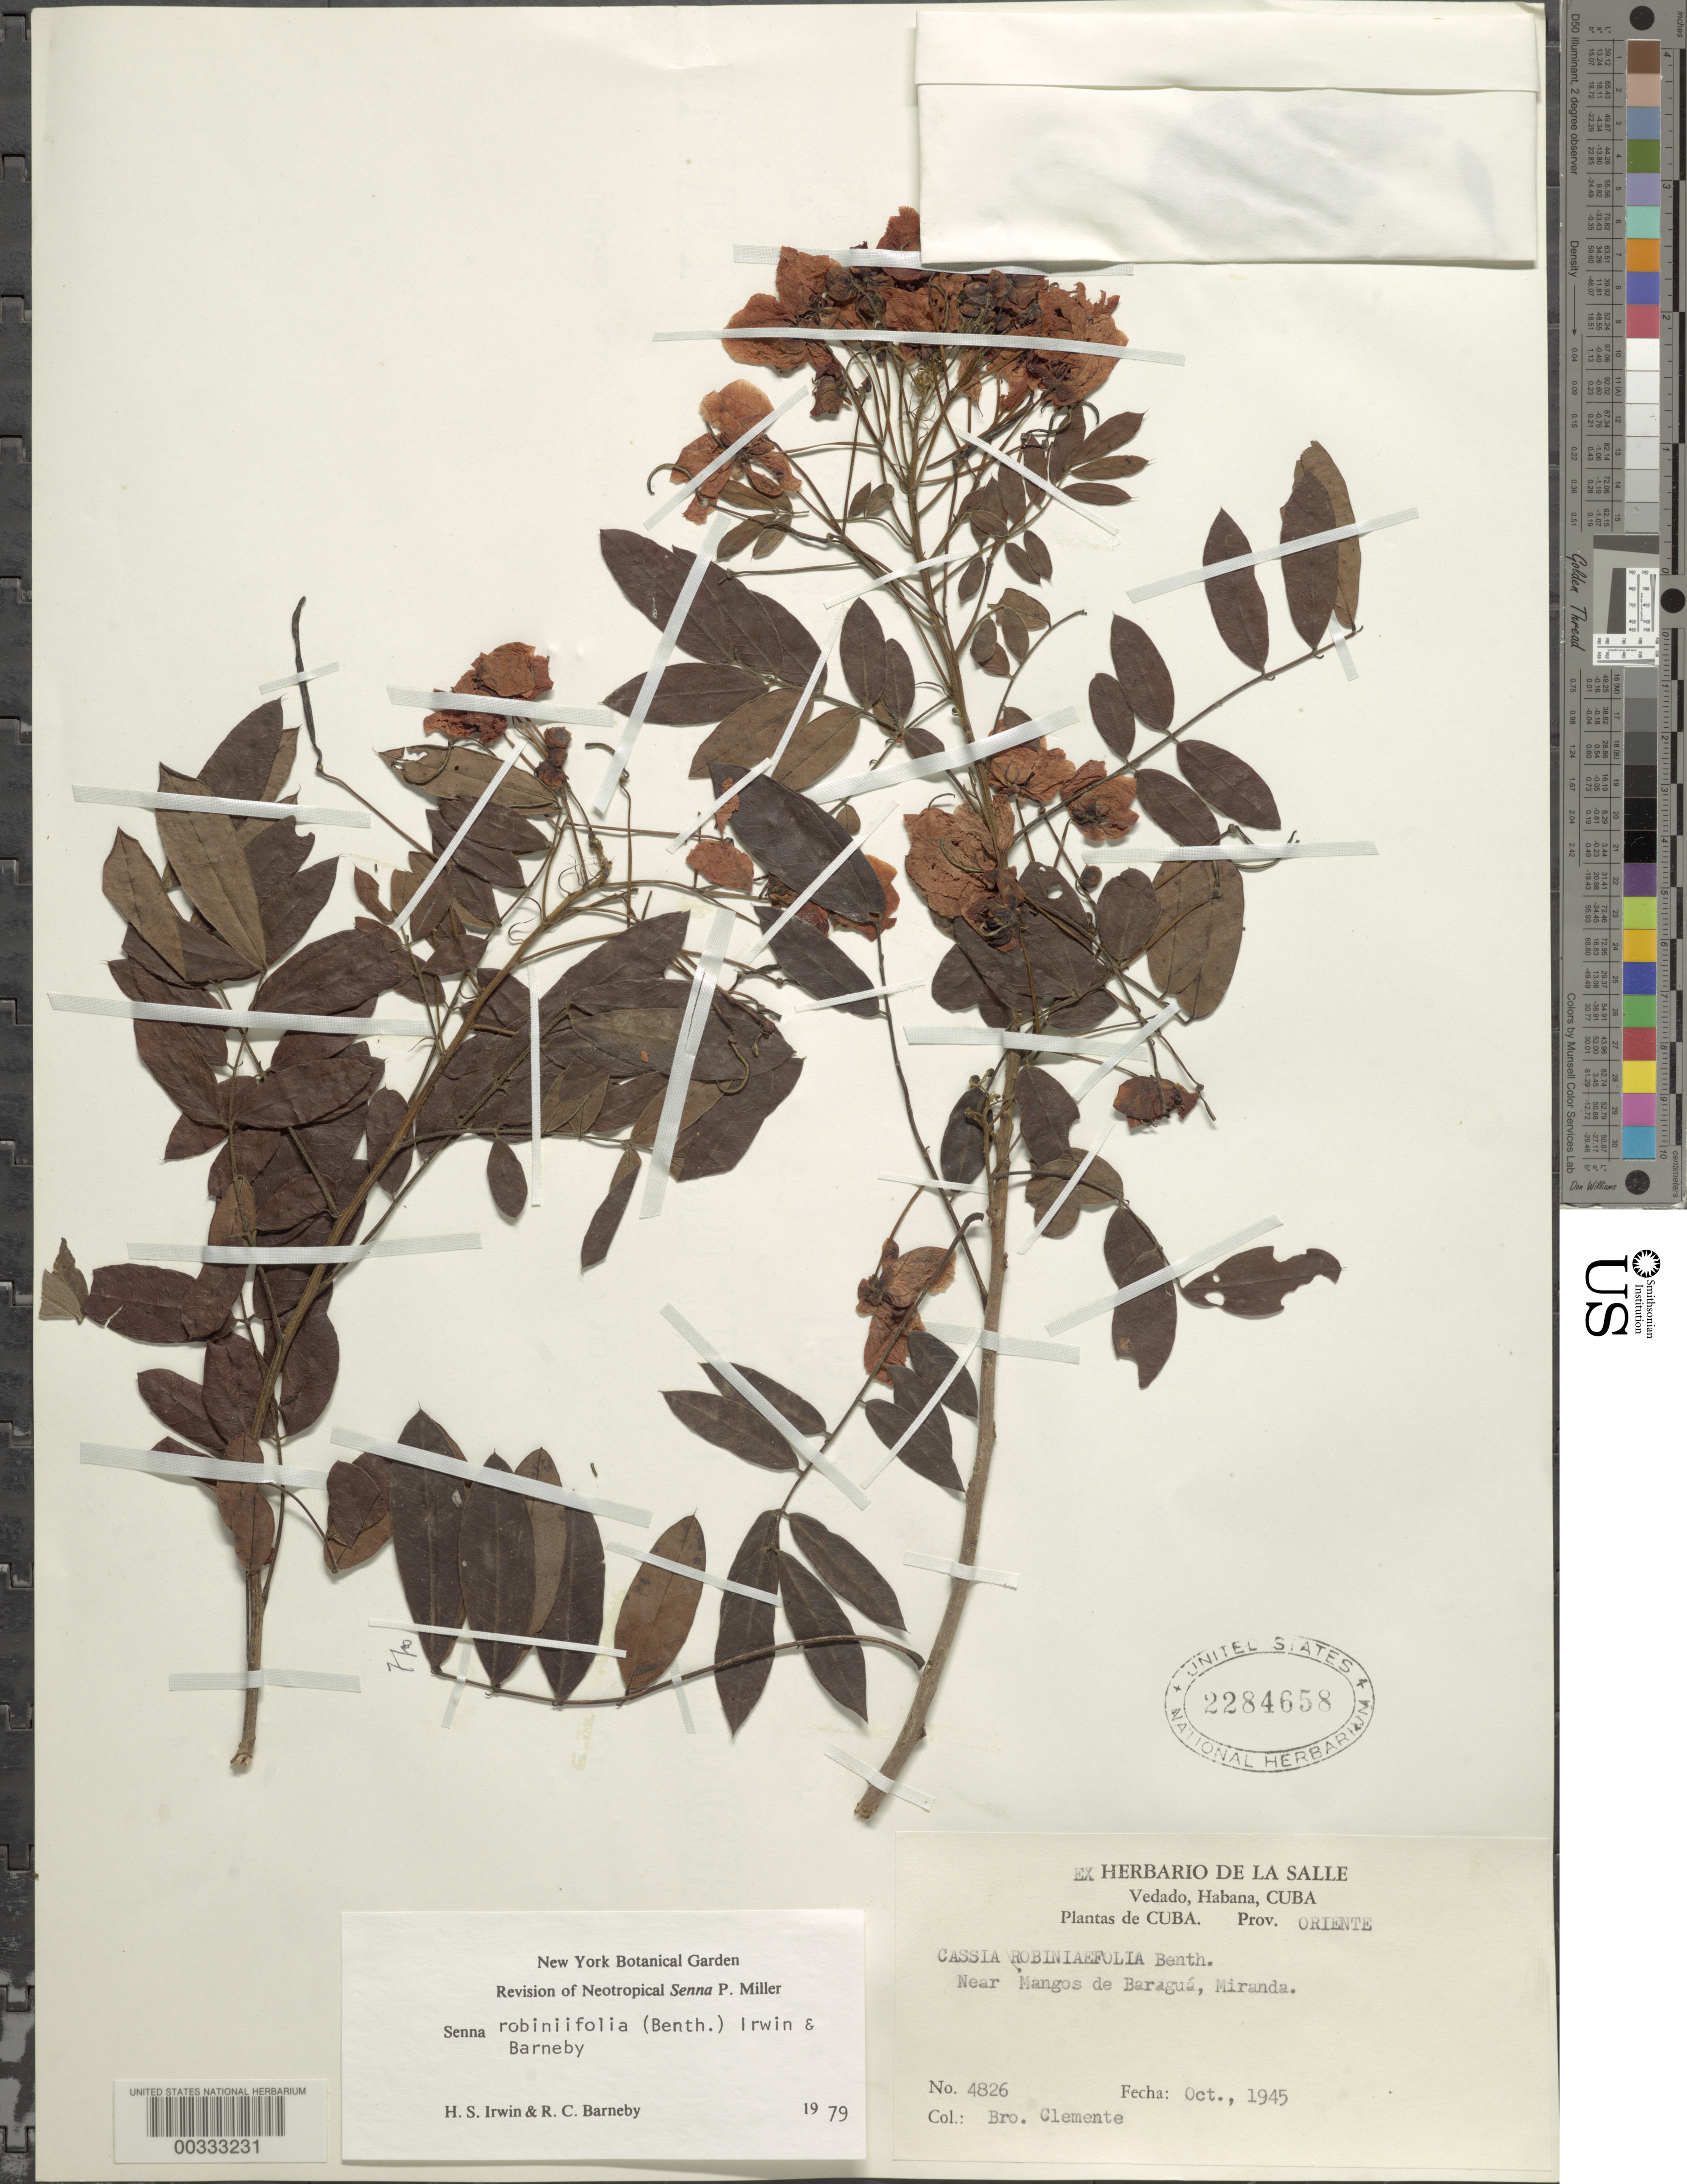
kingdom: Plantae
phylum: Tracheophyta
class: Magnoliopsida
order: Fabales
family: Fabaceae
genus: Senna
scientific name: Senna robiniifolia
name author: (Benth.) H.S. Irwin & Barneby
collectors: B. Clement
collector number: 4826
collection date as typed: Oct 1945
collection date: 1945-10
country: Cuba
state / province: Oriente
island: Greater Antilles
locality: Near mangos de baragua, miranda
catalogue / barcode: US 2284658